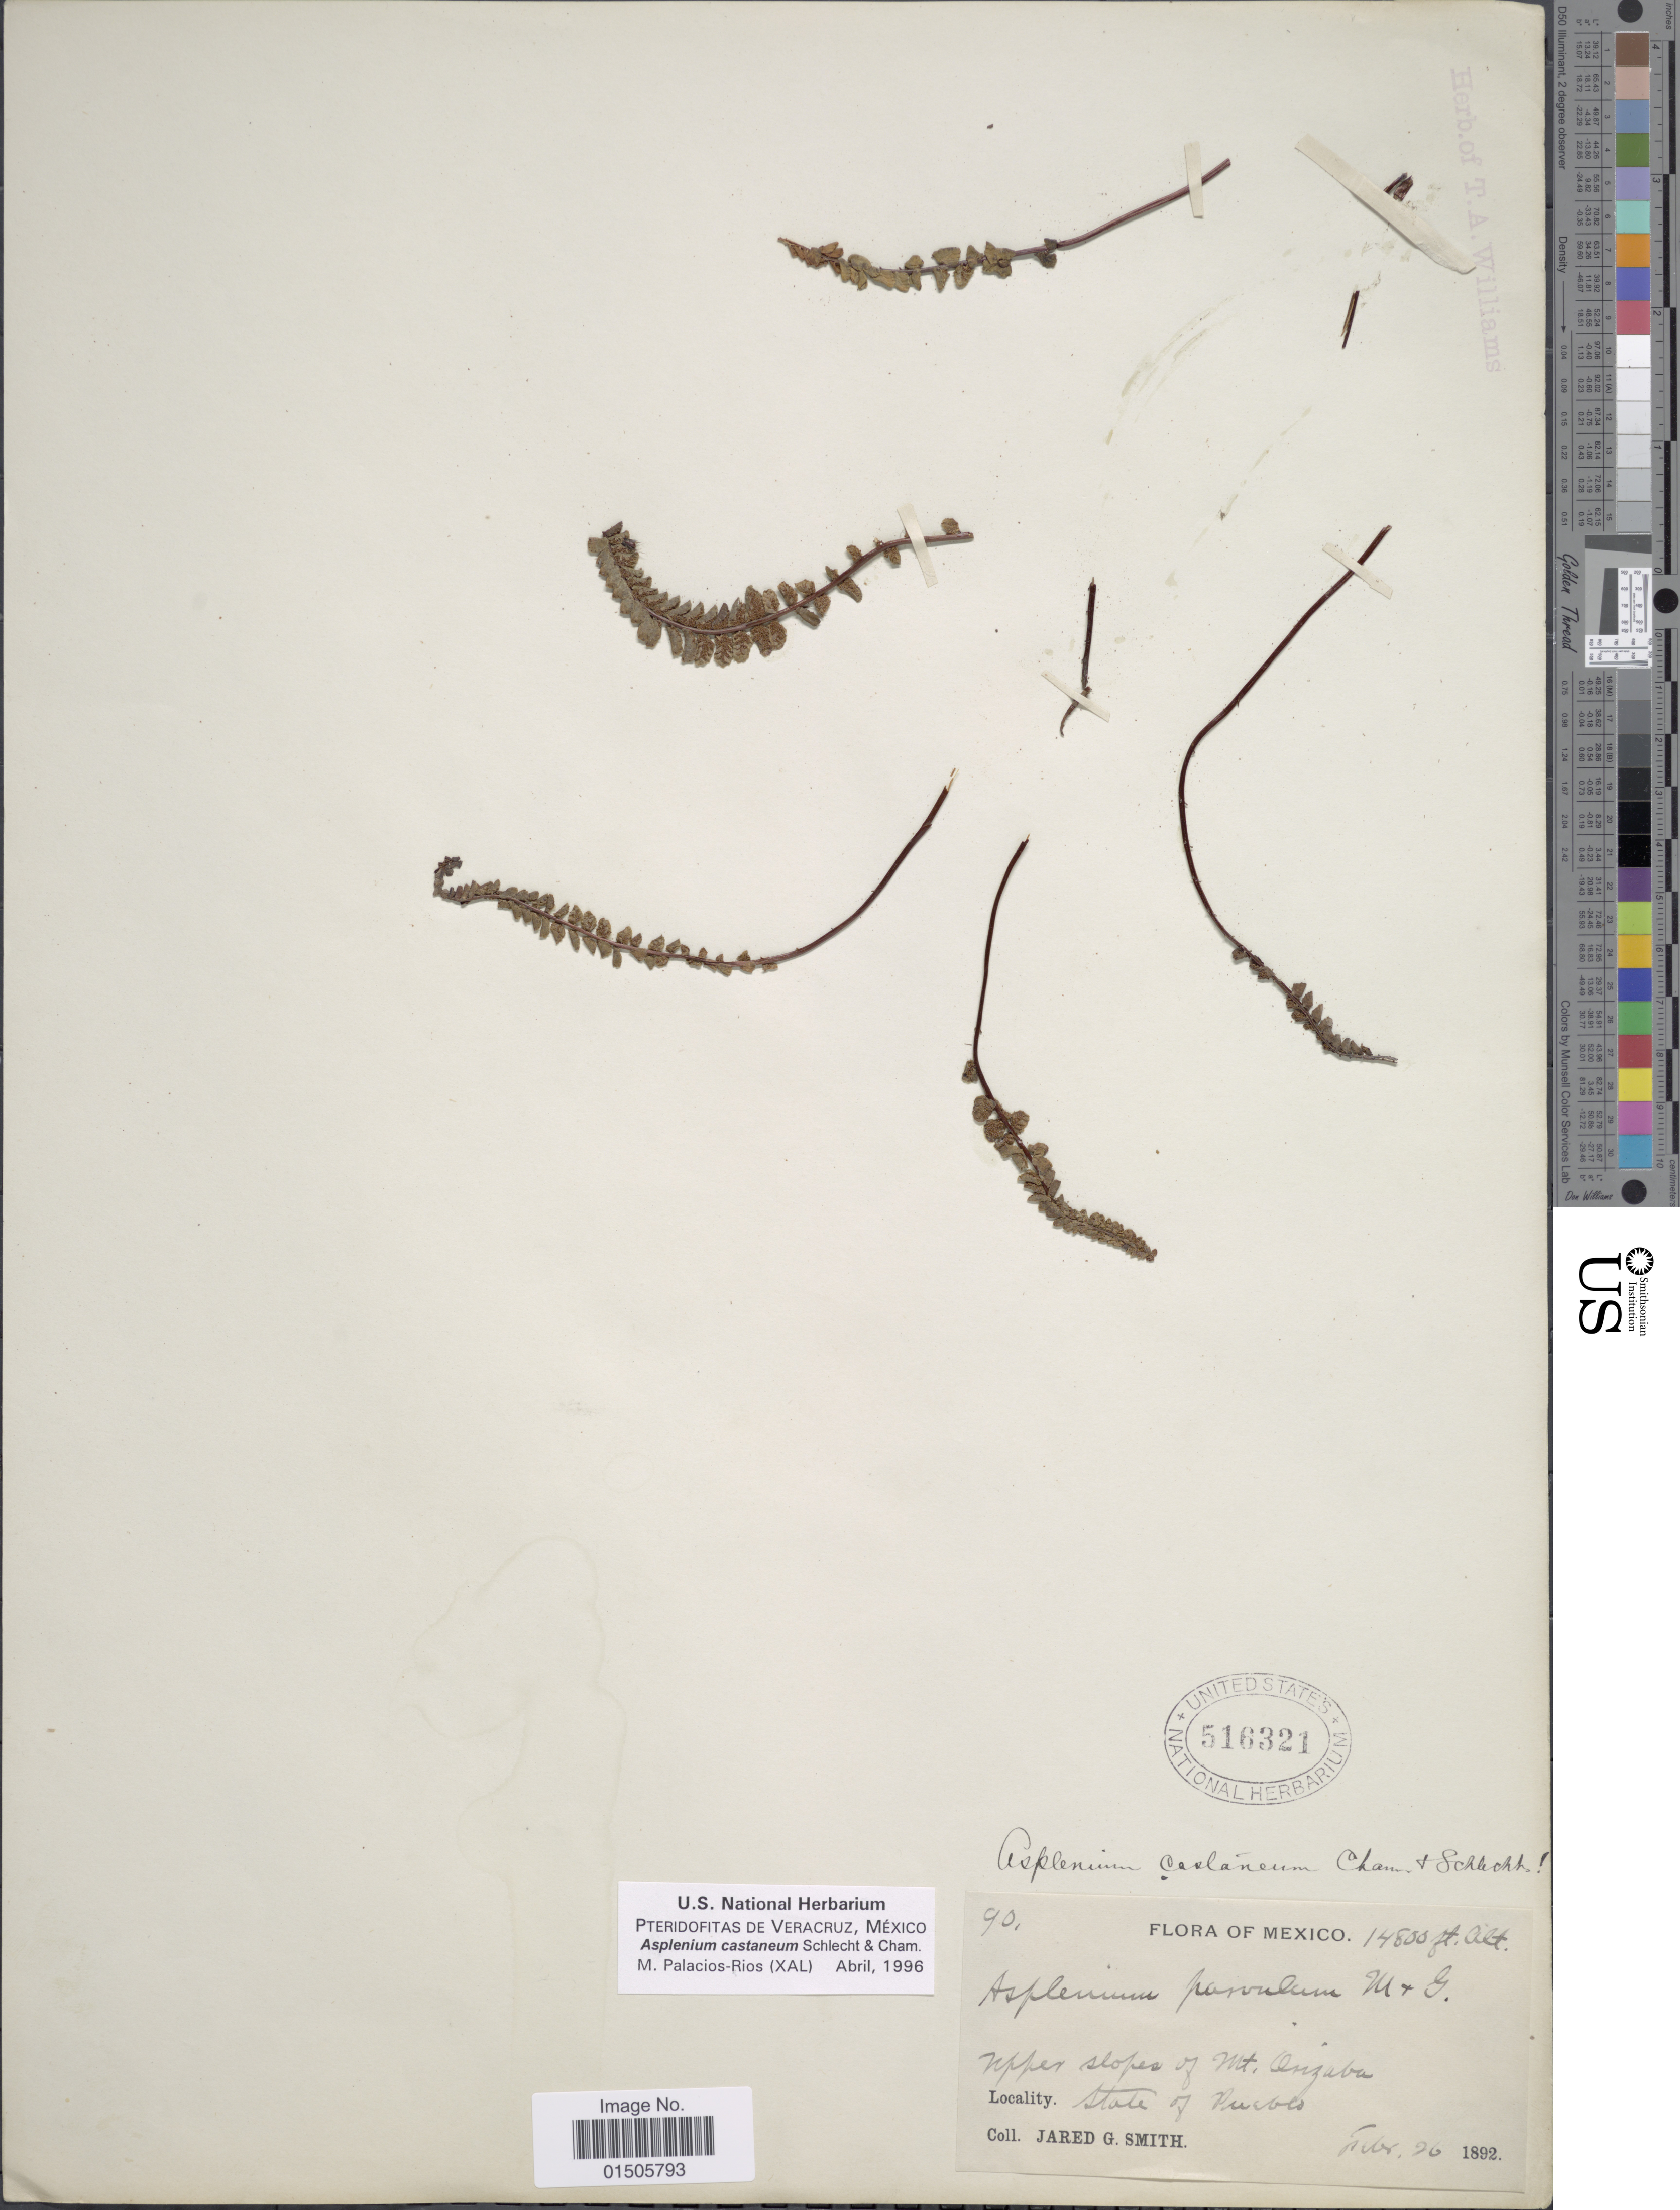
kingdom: Plantae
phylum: Tracheophyta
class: Polypodiopsida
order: Polypodiales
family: Aspleniaceae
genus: Asplenium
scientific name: Asplenium castaneum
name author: Schltdl. & Cham.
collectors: J. G. Smith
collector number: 90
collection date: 1892-02-26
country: Mexico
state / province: Puebla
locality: Upper slopes of Mt. Orizaba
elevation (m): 4511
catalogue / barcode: US 516321